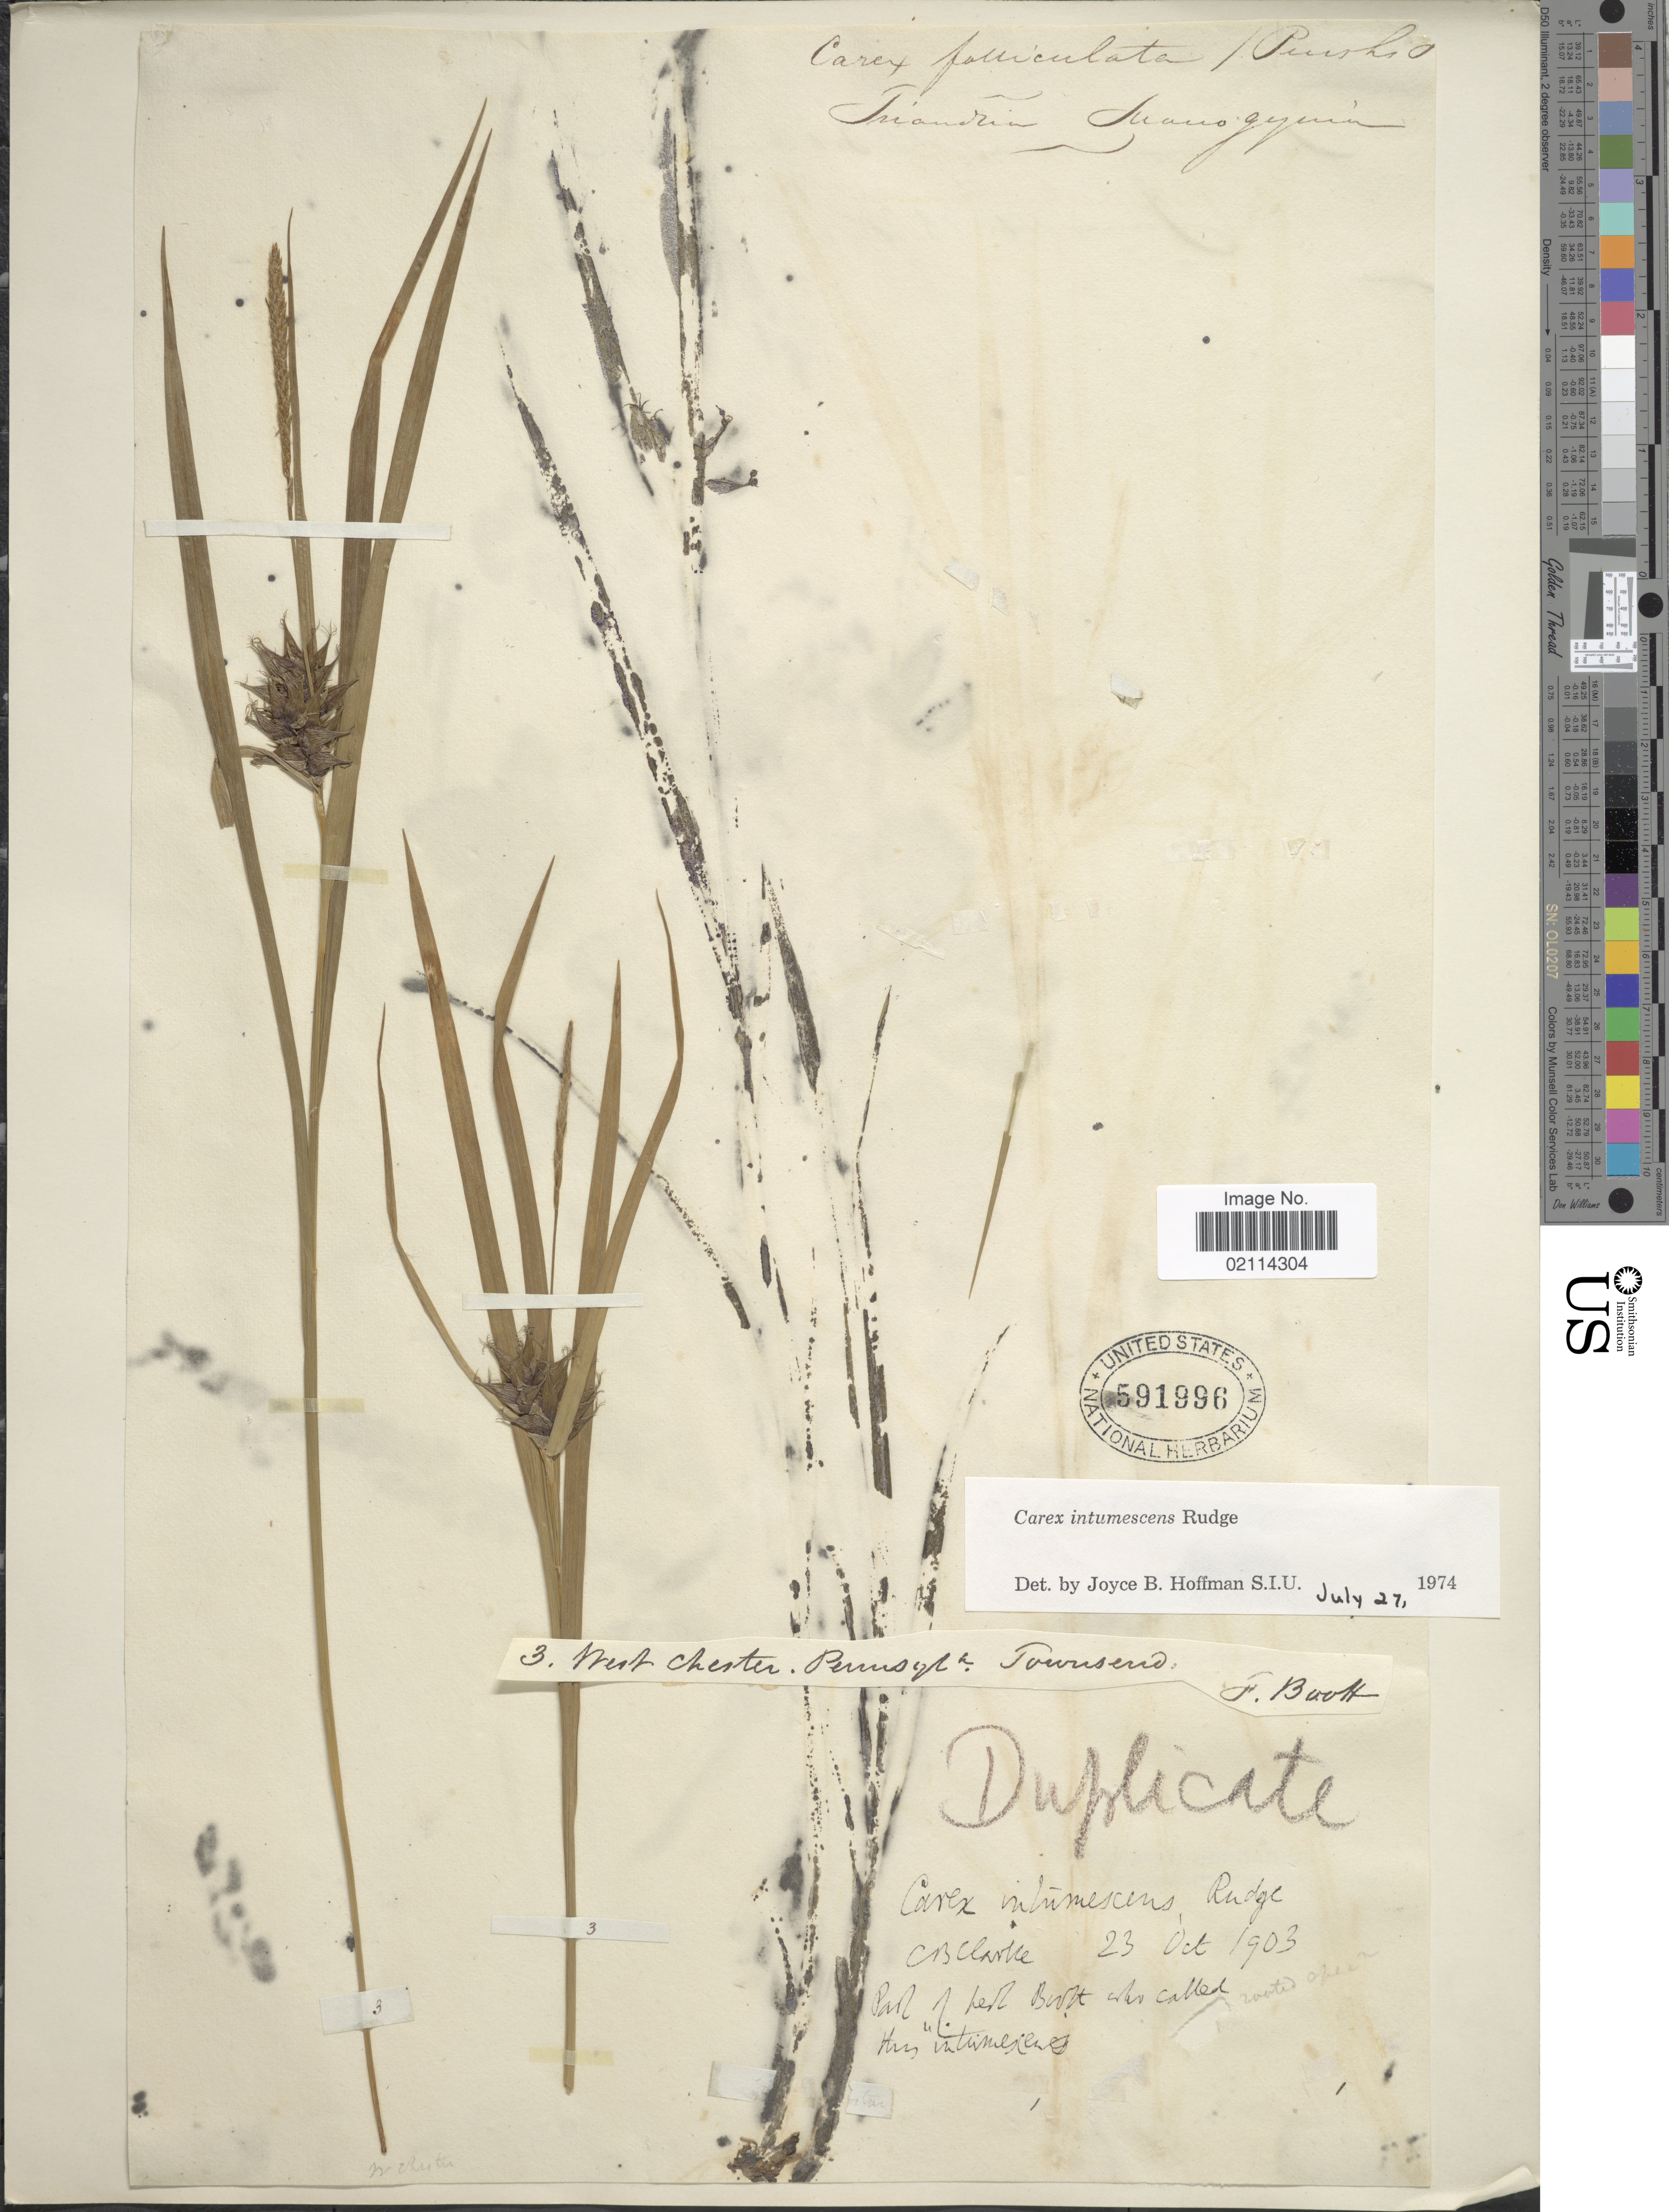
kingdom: Plantae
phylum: Tracheophyta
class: Liliopsida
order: Poales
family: Cyperaceae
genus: Carex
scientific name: Carex intumescens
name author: Rudge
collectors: F. M. B. Boott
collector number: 3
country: United States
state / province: Pennsylvania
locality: Westchester, Pennsyla, Townsend.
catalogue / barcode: US 591996